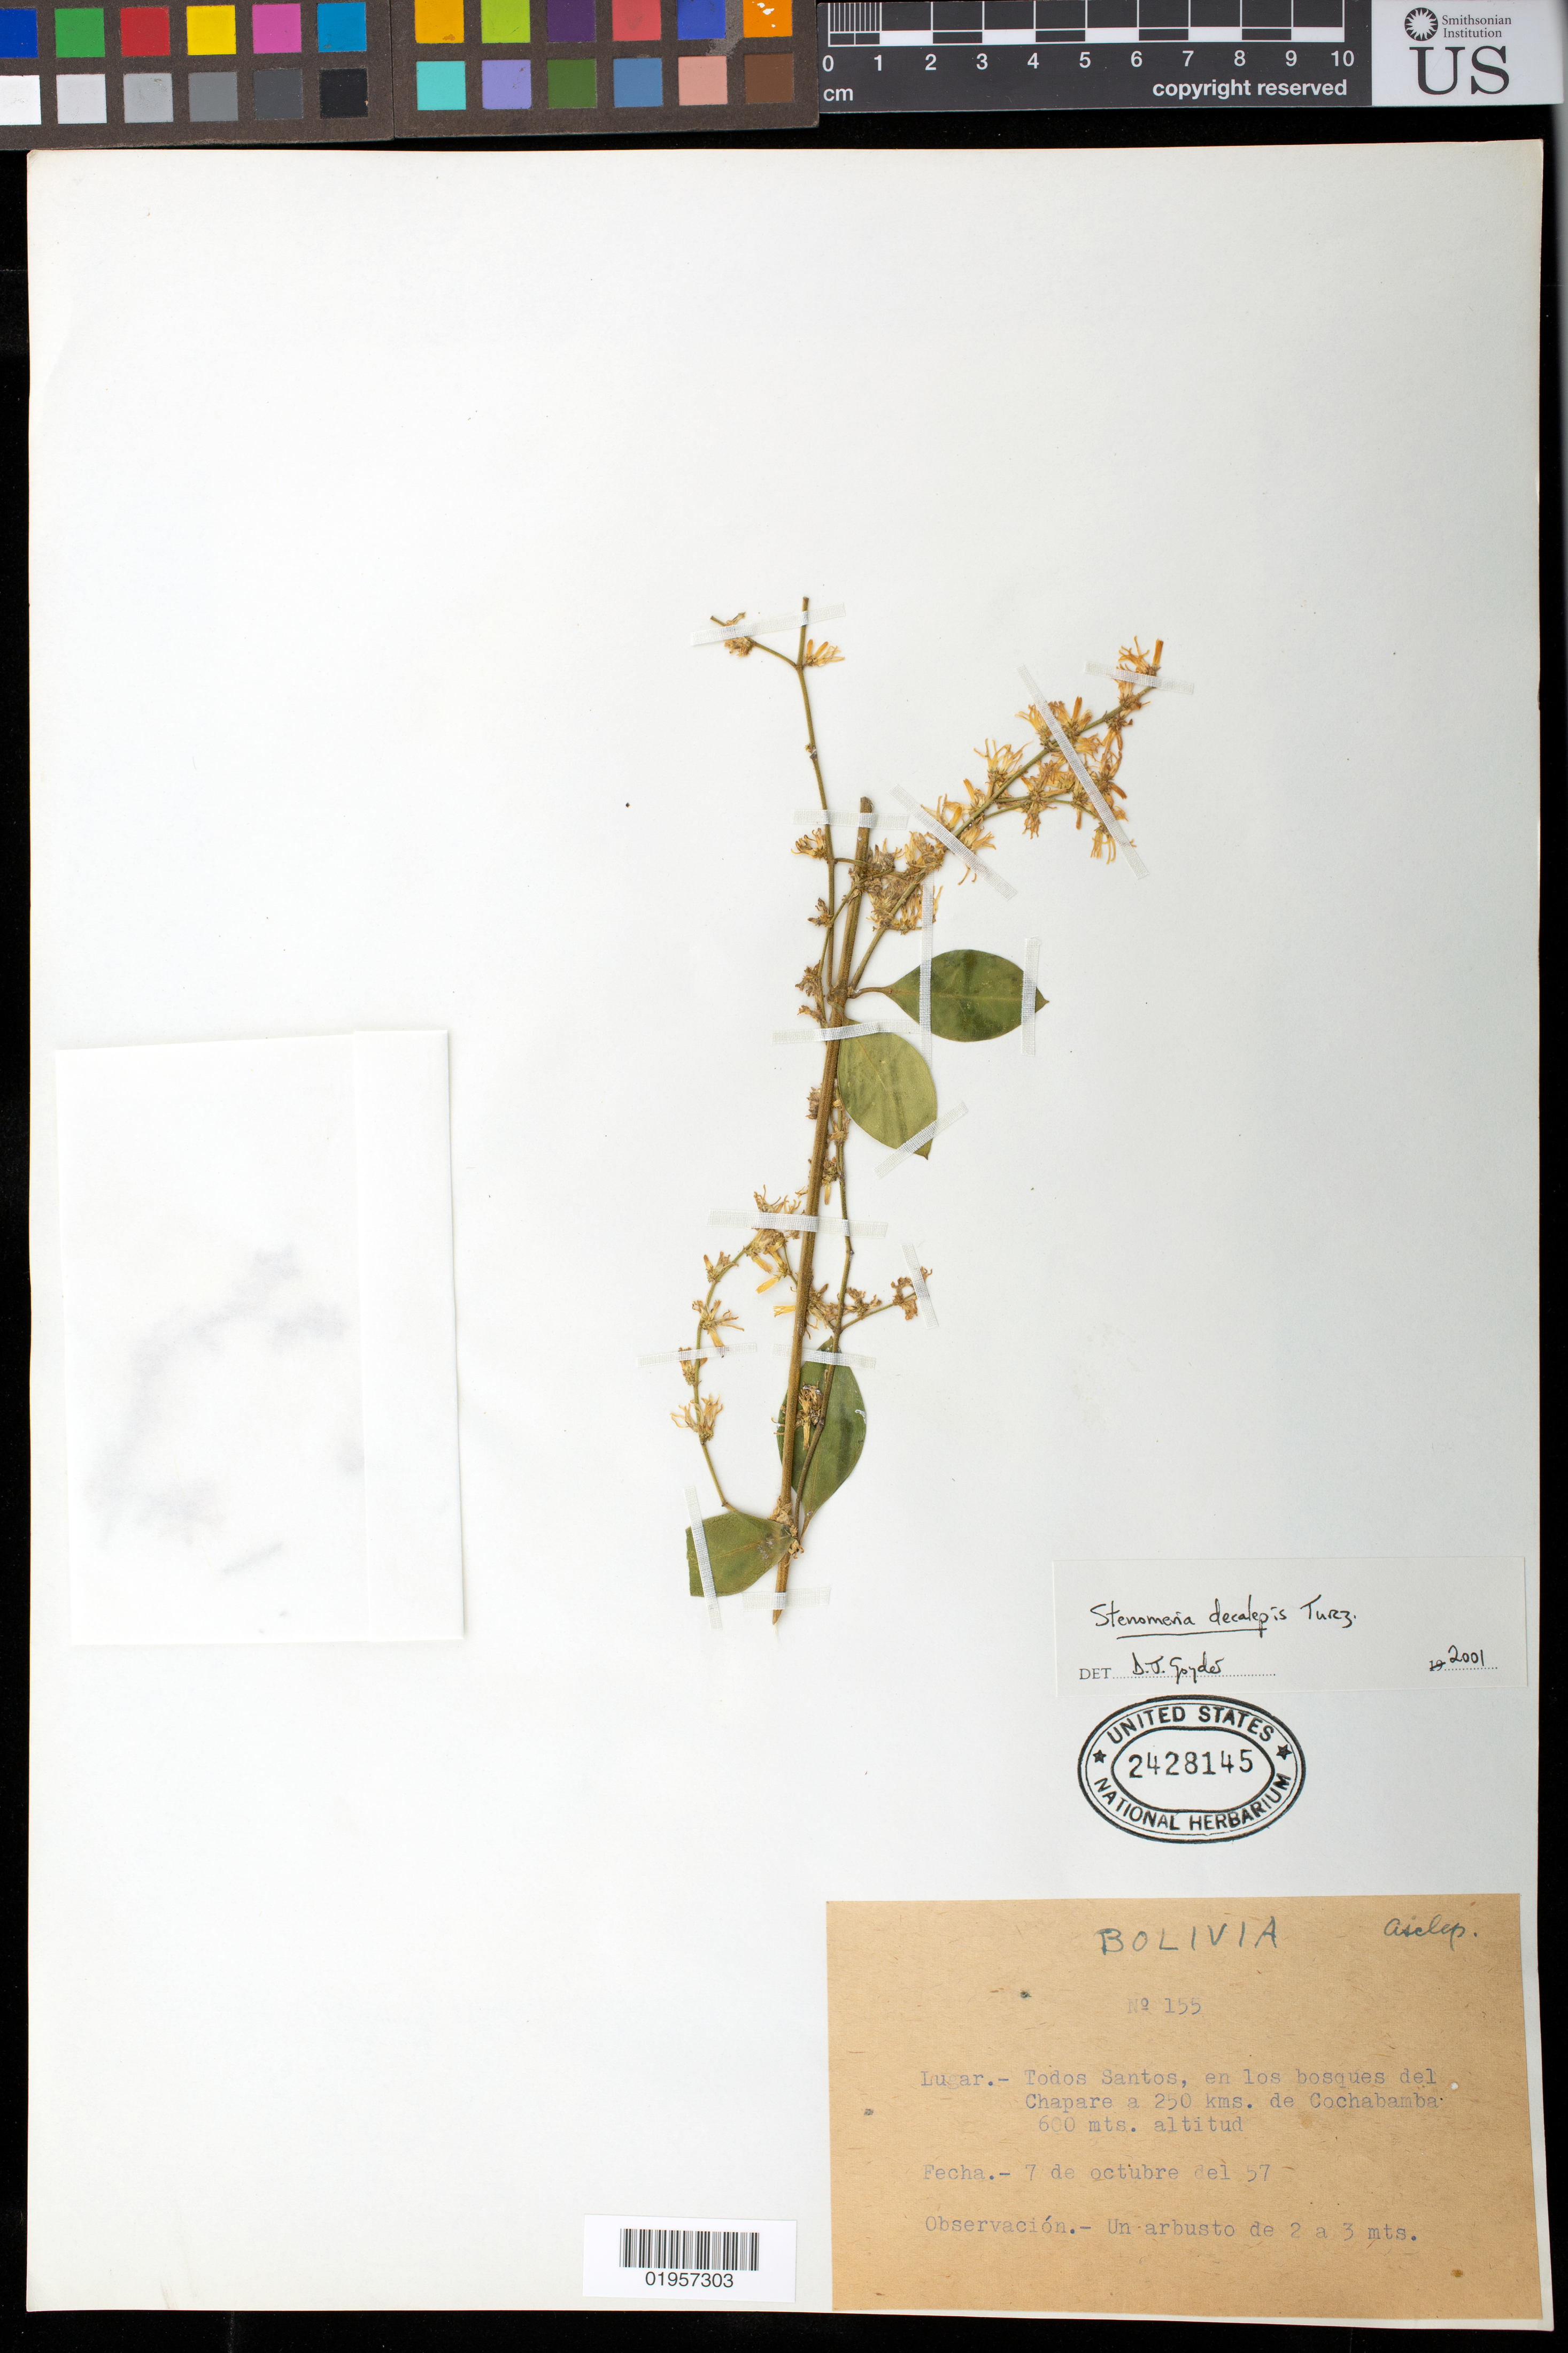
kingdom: Plantae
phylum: Tracheophyta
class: Magnoliopsida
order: Gentianales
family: Apocynaceae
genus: Stenomeria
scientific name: Stenomeria decalepis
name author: Turcz.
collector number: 155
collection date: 1957-10-07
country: Bolivia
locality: Todos Santos, en los bosques del Chapare a 250 km de Cochabamba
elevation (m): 600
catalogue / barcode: US 2428145